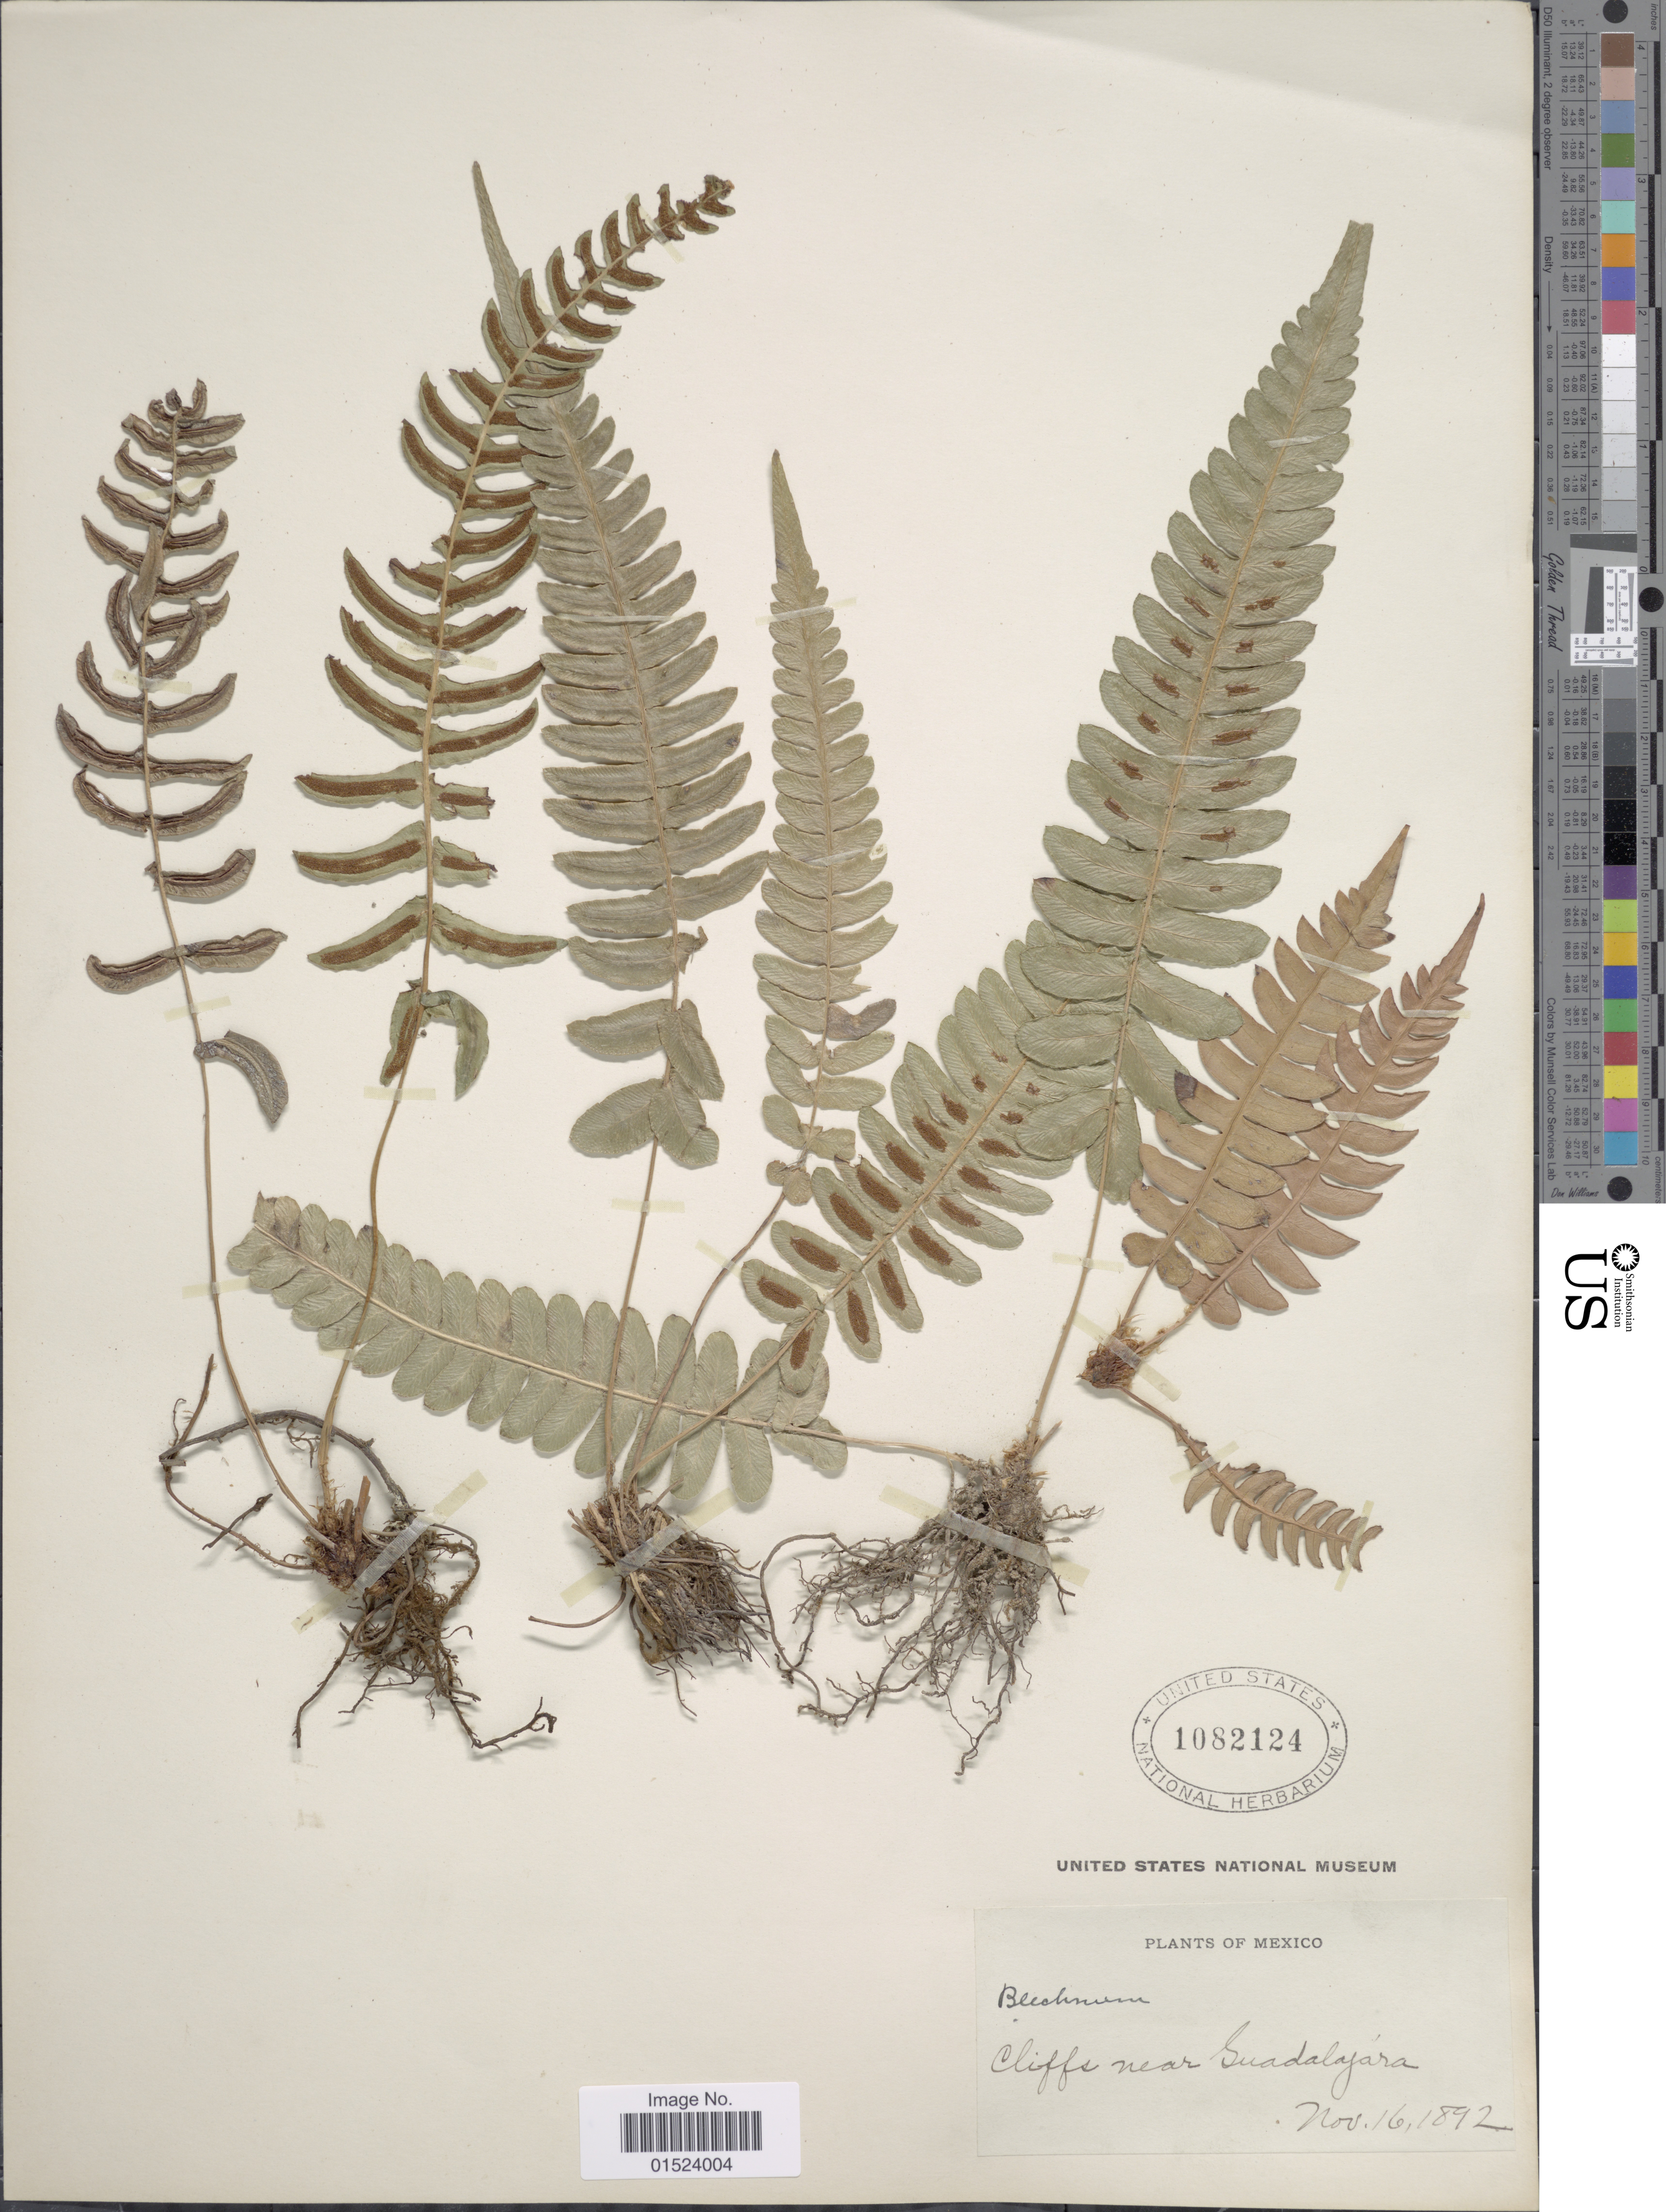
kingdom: Plantae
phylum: Tracheophyta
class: Polypodiopsida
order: Polypodiales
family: Blechnaceae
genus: Blechnum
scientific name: Blechnum glandulosum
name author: Link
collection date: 1892-11-16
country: Mexico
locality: Cliffs near Guadalajara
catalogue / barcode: US 1082124